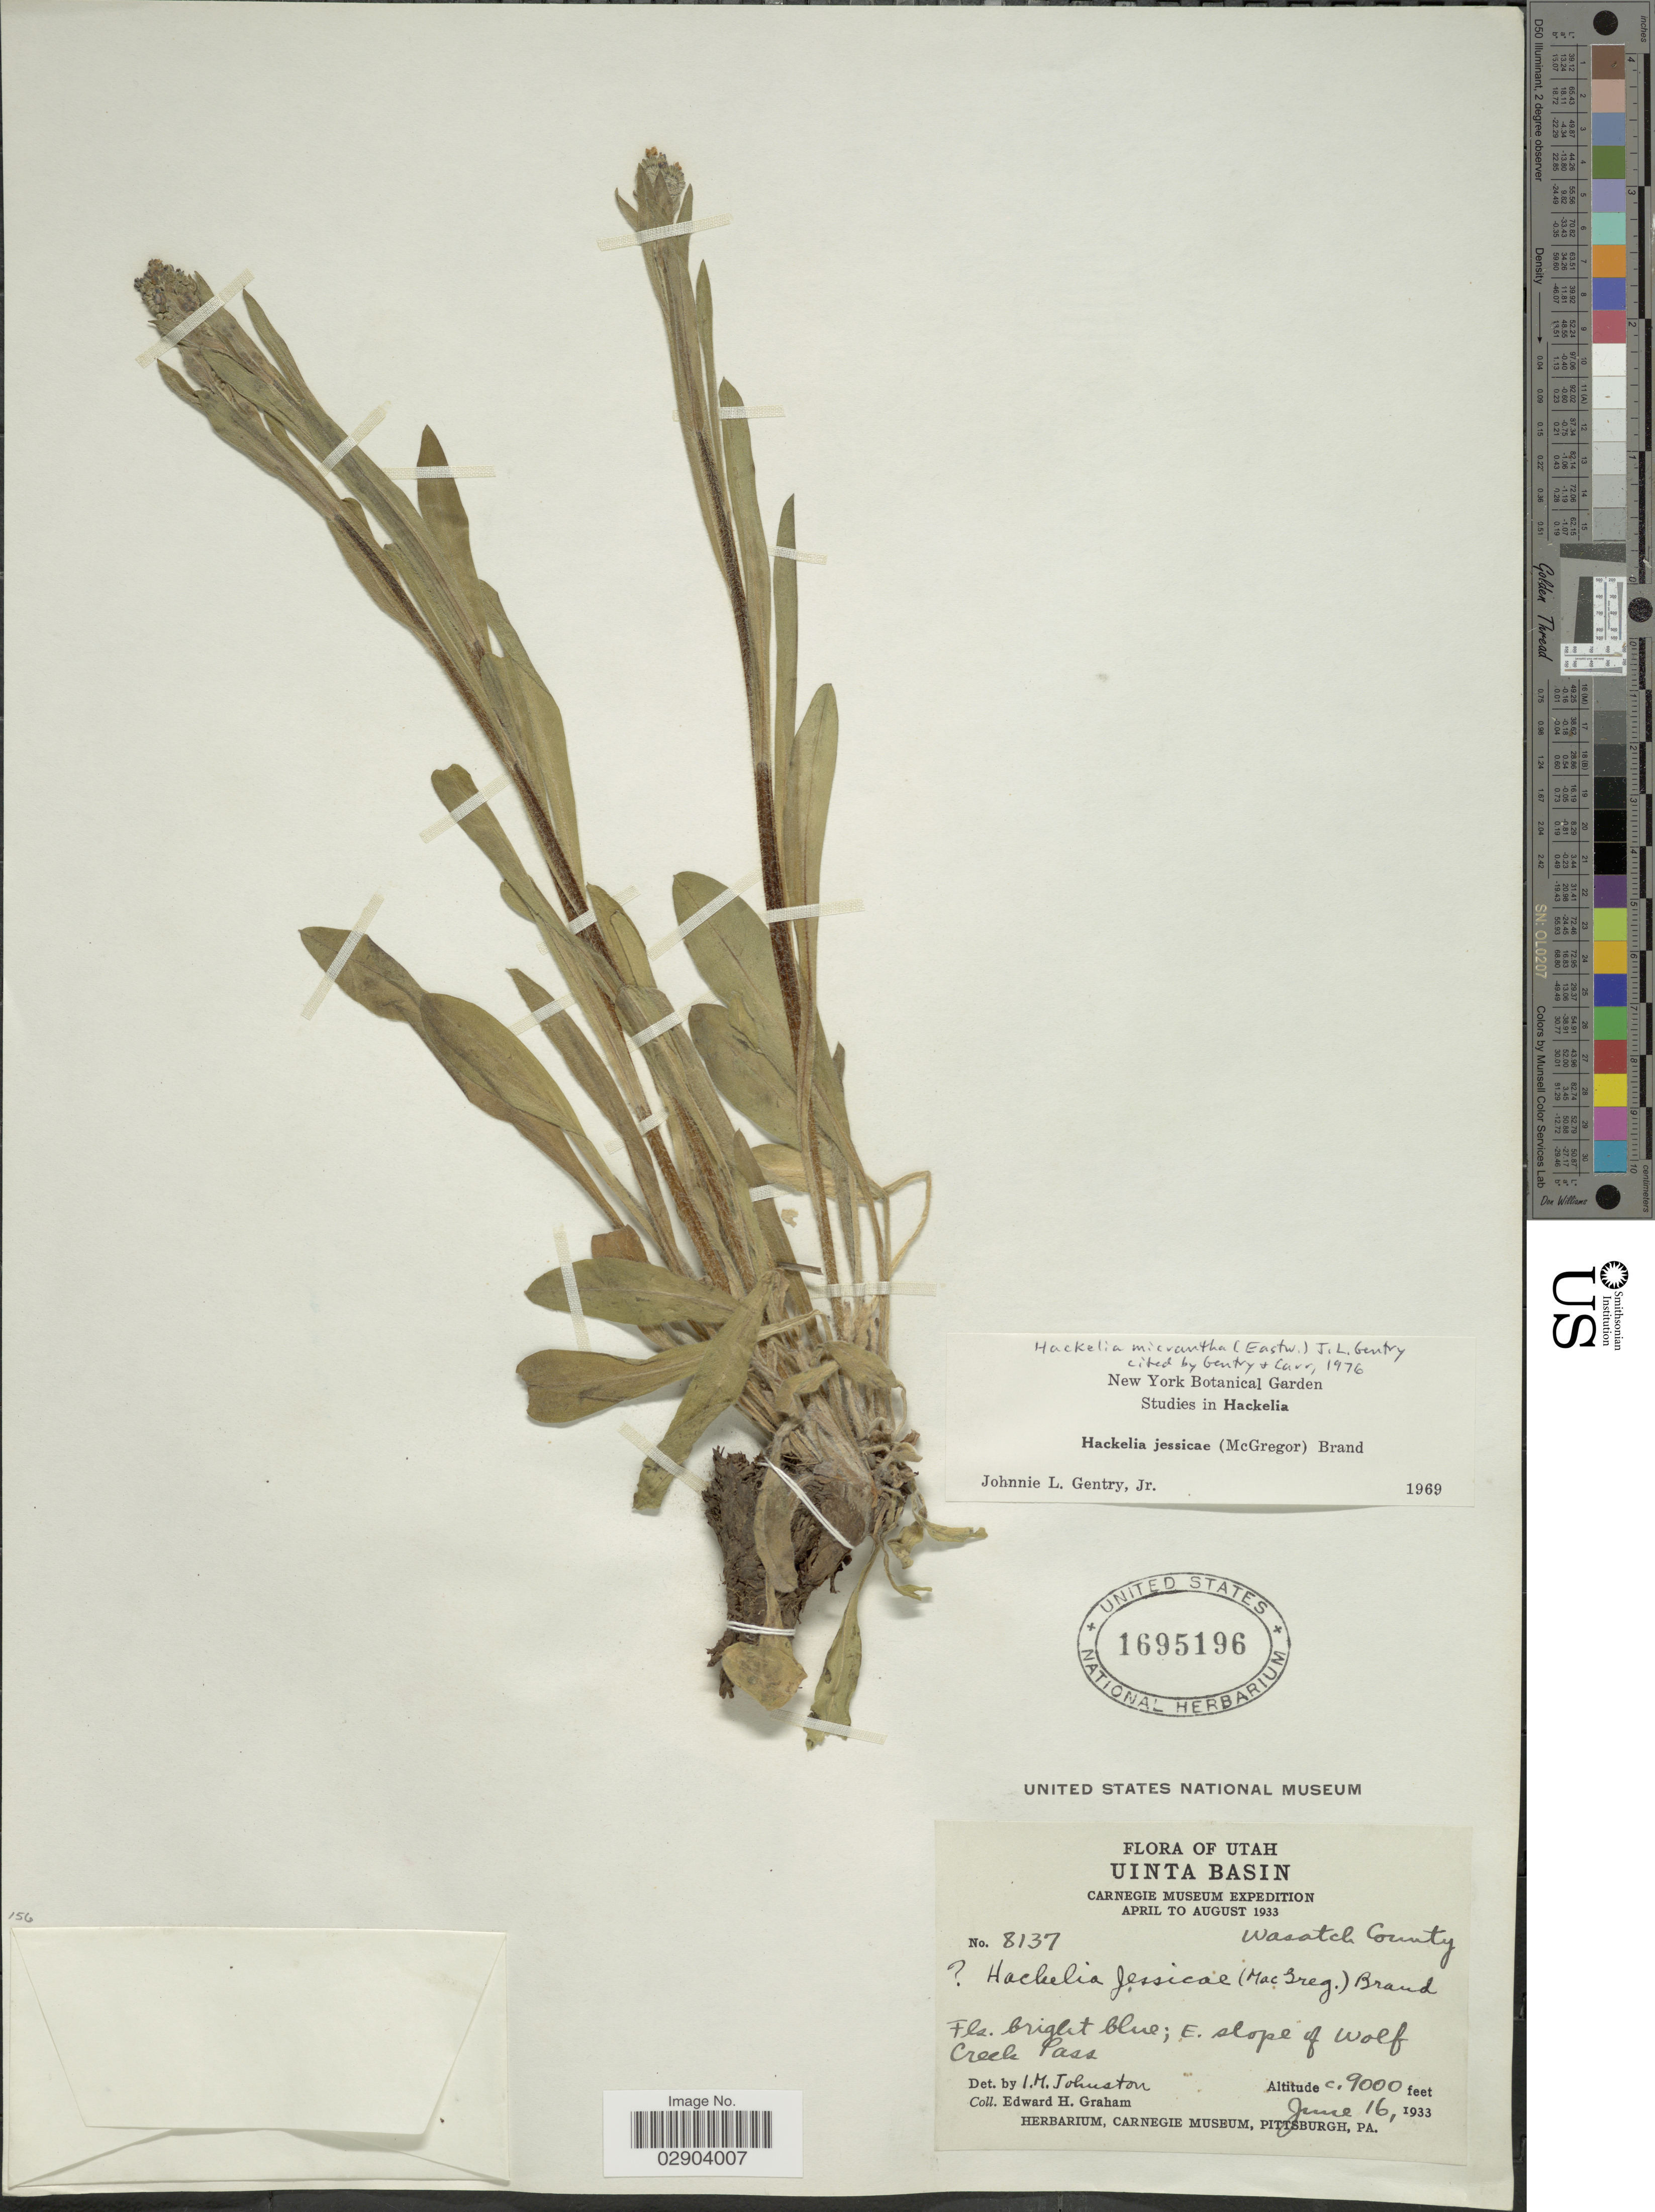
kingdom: Plantae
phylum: Tracheophyta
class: Magnoliopsida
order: Boraginales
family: Boraginaceae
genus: Hackelia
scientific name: Hackelia micrantha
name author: (Eastw.) J.L. Gentry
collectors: E. H. Graham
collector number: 8137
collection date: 1933-06-16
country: United States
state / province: Utah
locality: Uinta Basin. Wasatch County. E. slope of Wolf Creek Pass.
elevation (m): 2743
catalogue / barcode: US 1695196